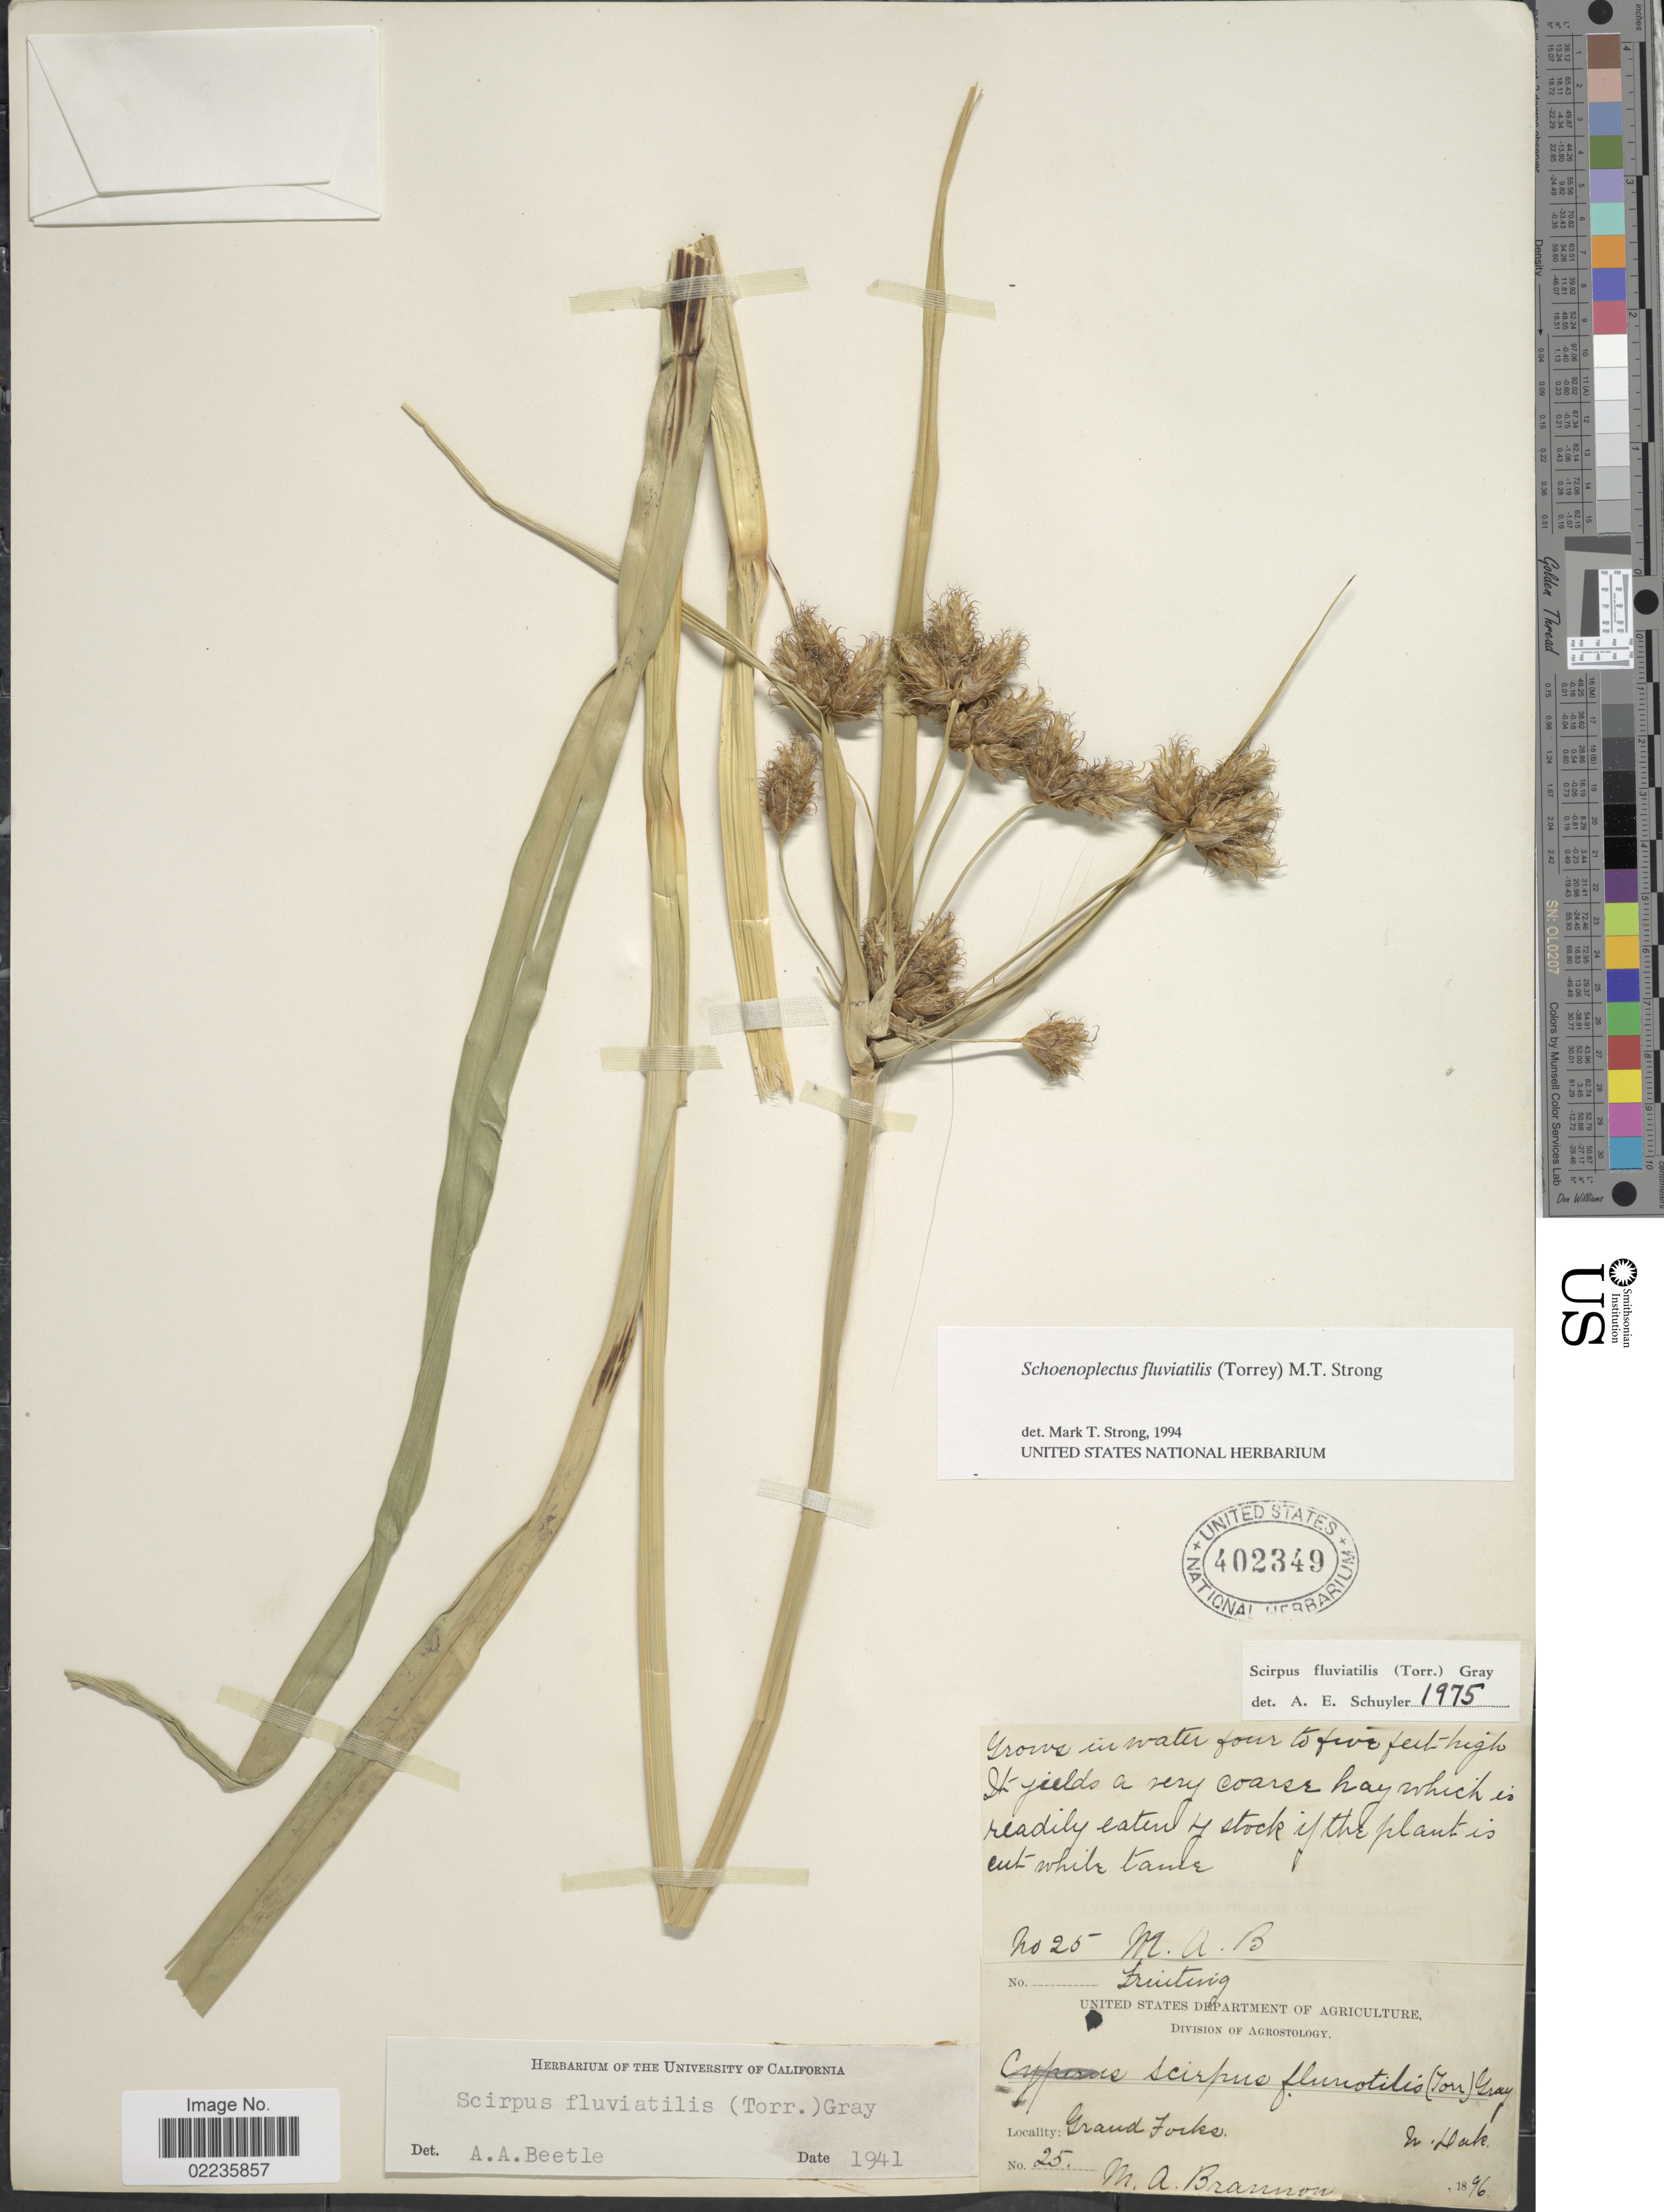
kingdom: Plantae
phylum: Tracheophyta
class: Liliopsida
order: Poales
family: Cyperaceae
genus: Bolboschoenus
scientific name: Bolboschoenus fluviatilis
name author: (Torr.) Soják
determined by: Strong, M. T., (US), Smithsonian Institution - National Museum of Natural History (UNITED STATES)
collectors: M. Brannon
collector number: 25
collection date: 1896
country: United States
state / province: North Dakota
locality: Grand Forks. N. Dak.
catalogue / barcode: US 402349